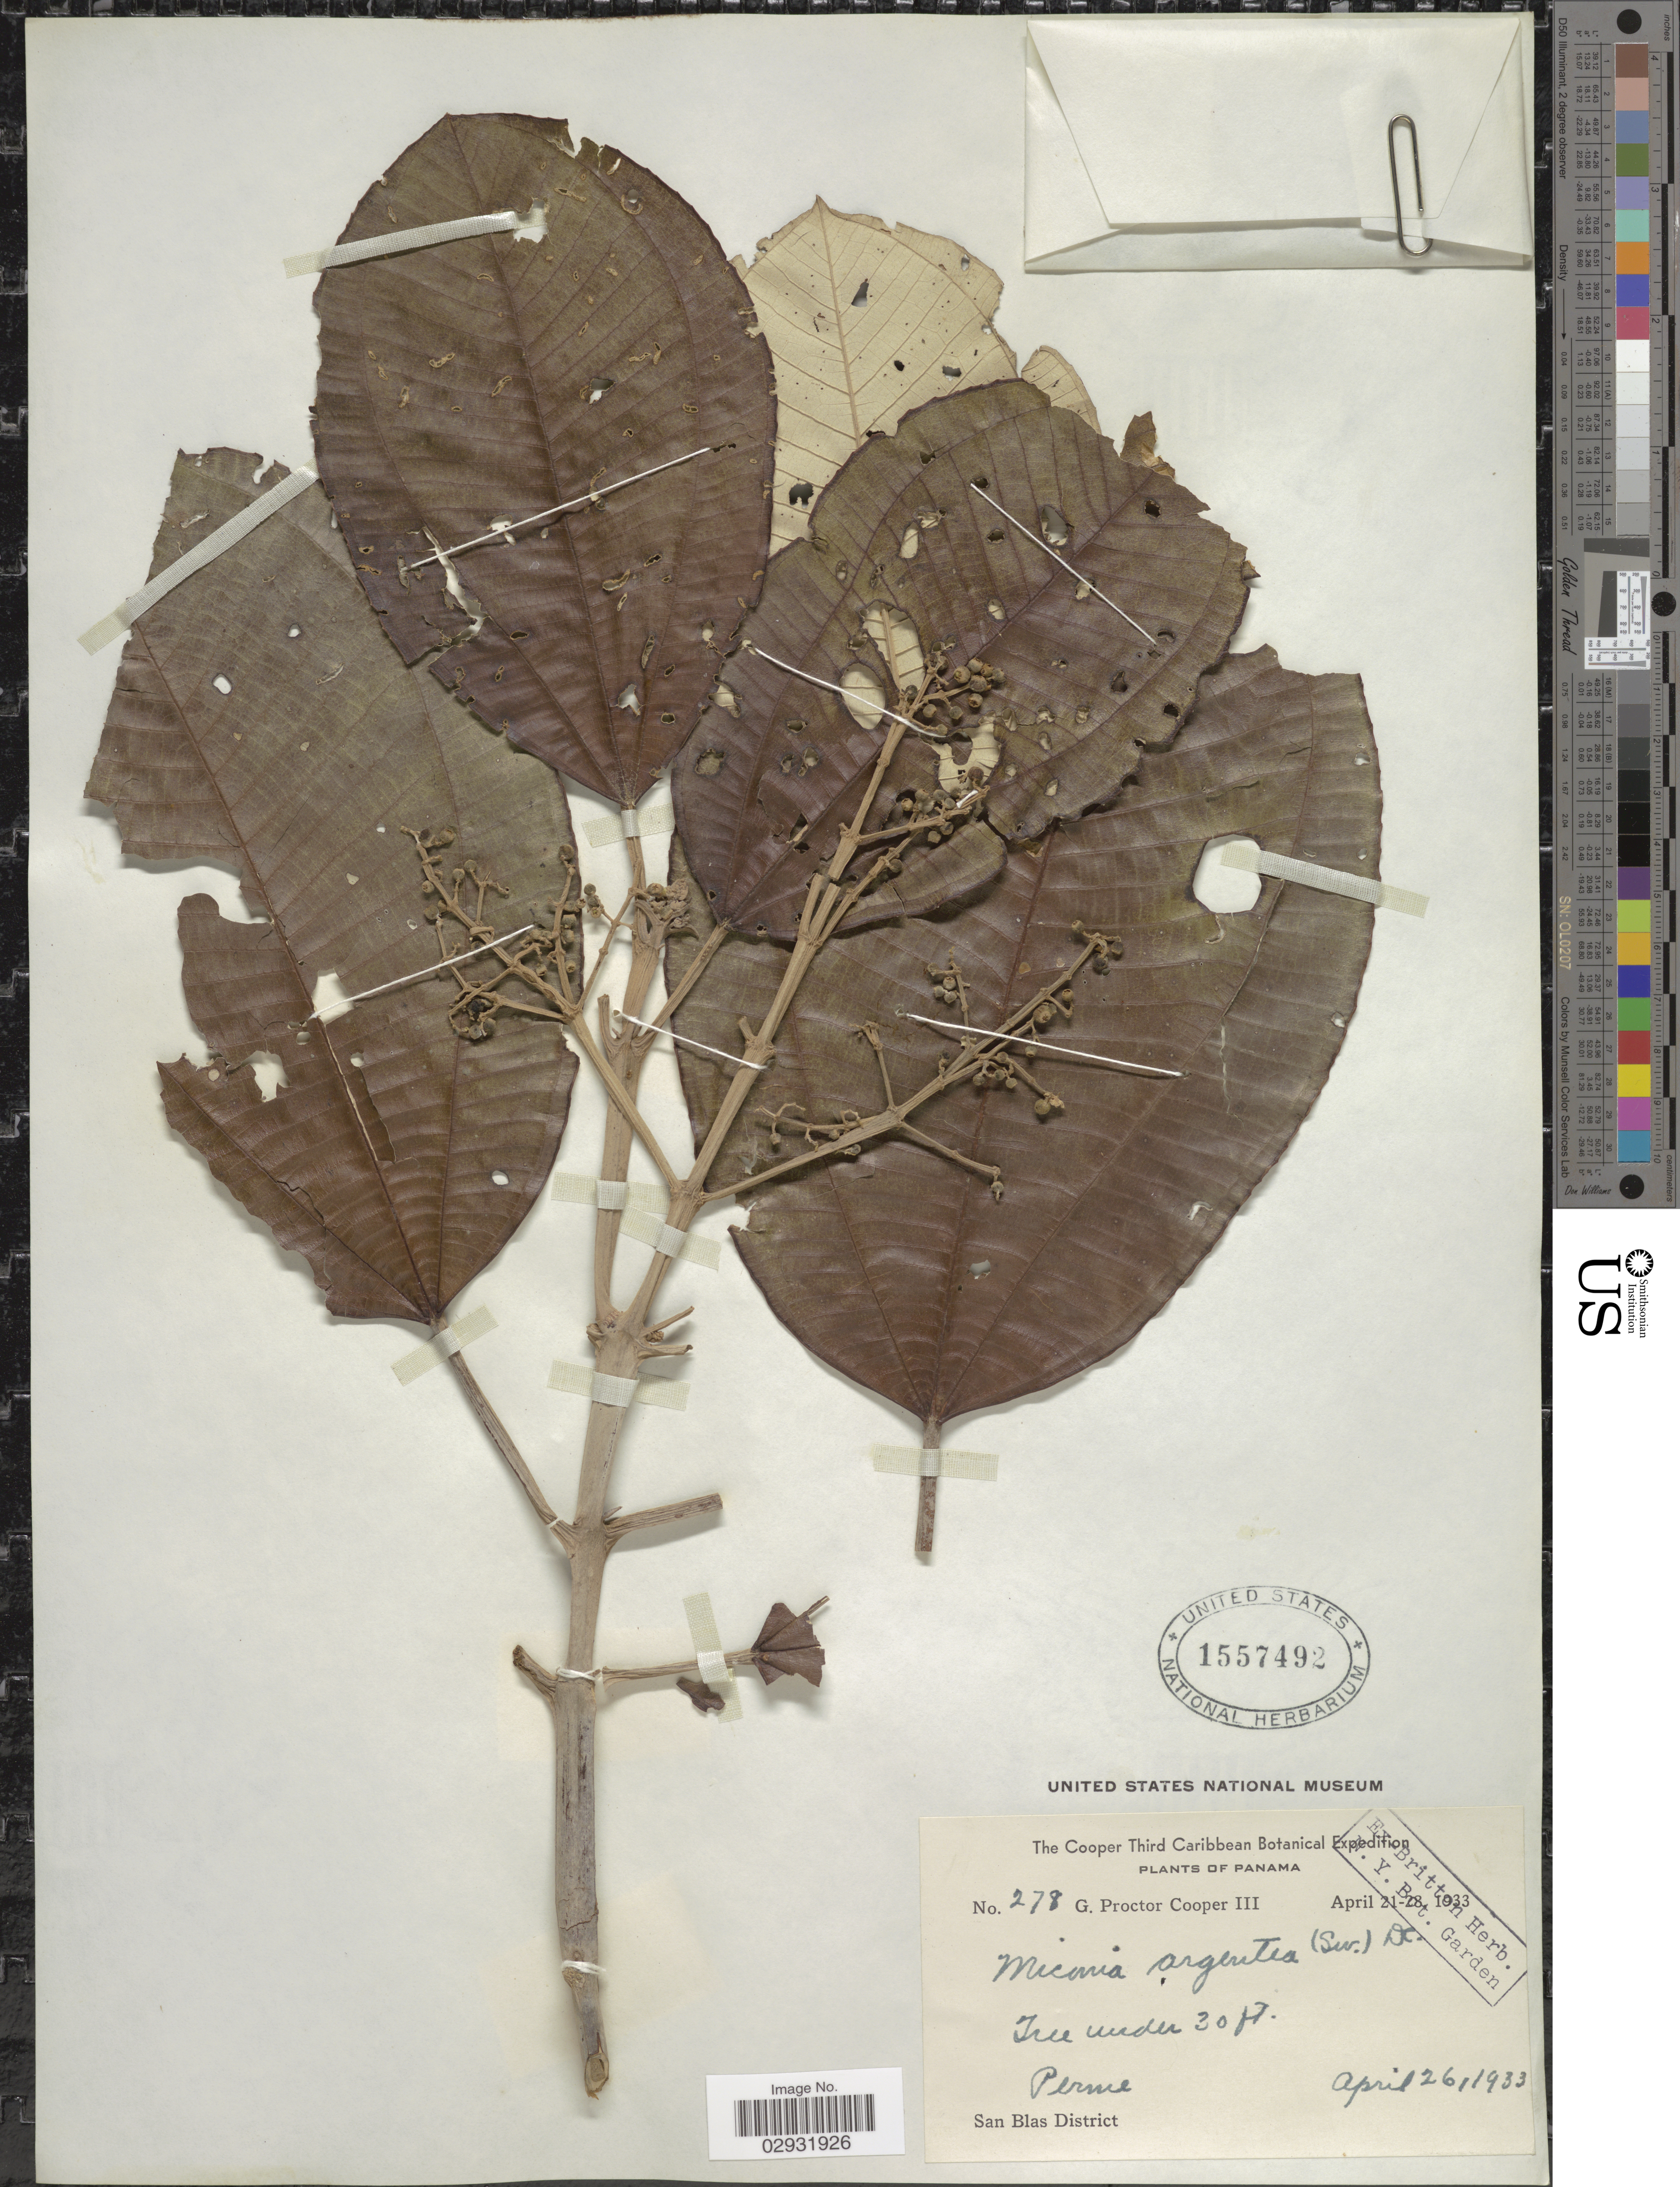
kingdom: Plantae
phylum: Tracheophyta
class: Magnoliopsida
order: Myrtales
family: Melastomataceae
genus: Miconia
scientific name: Miconia argentea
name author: (Sw.) DC.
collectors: G. Cooper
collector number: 278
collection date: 1933-04-26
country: Panama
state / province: Kuna Yala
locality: Perme, San Blas District.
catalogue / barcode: US 1557492